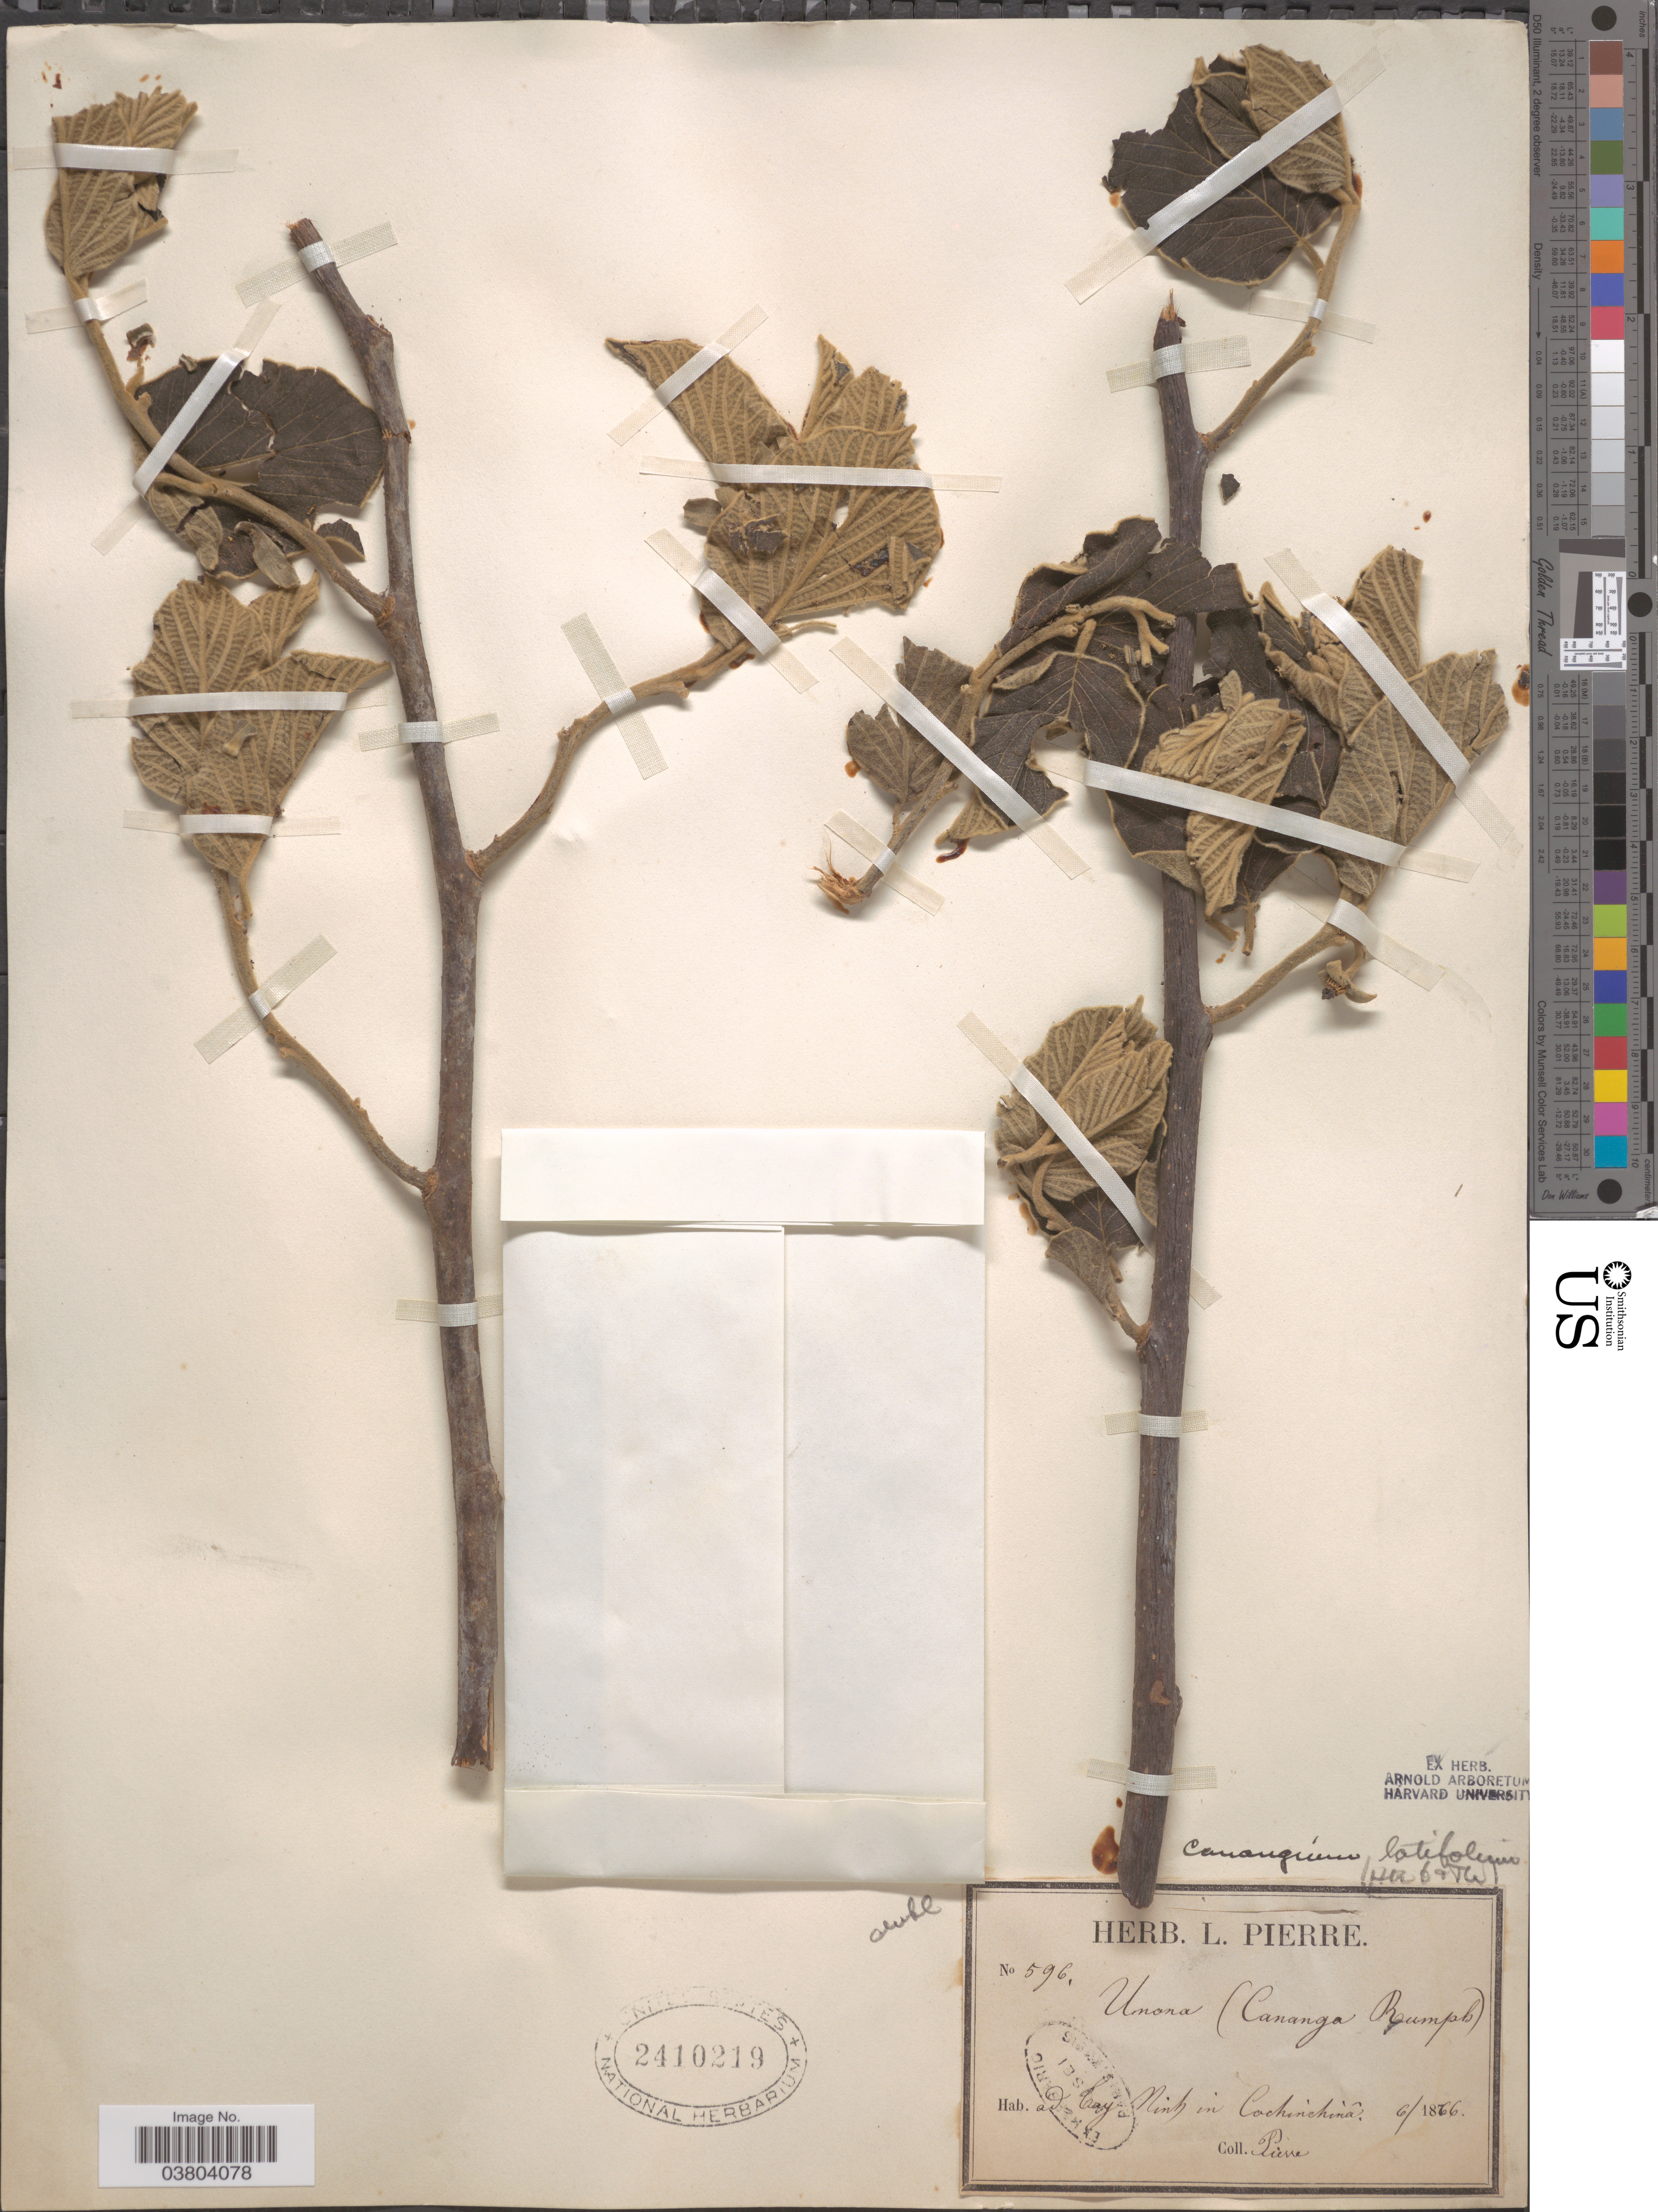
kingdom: Plantae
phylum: Tracheophyta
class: Magnoliopsida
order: Magnoliales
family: Annonaceae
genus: Cananga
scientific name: Cananga latifolium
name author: (Hook. f. & Thomson) Ridl.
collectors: L. Pierre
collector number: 596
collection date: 1866-06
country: Vietnam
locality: Ad Cay Ninh in Cochinchina.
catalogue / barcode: US 2410219